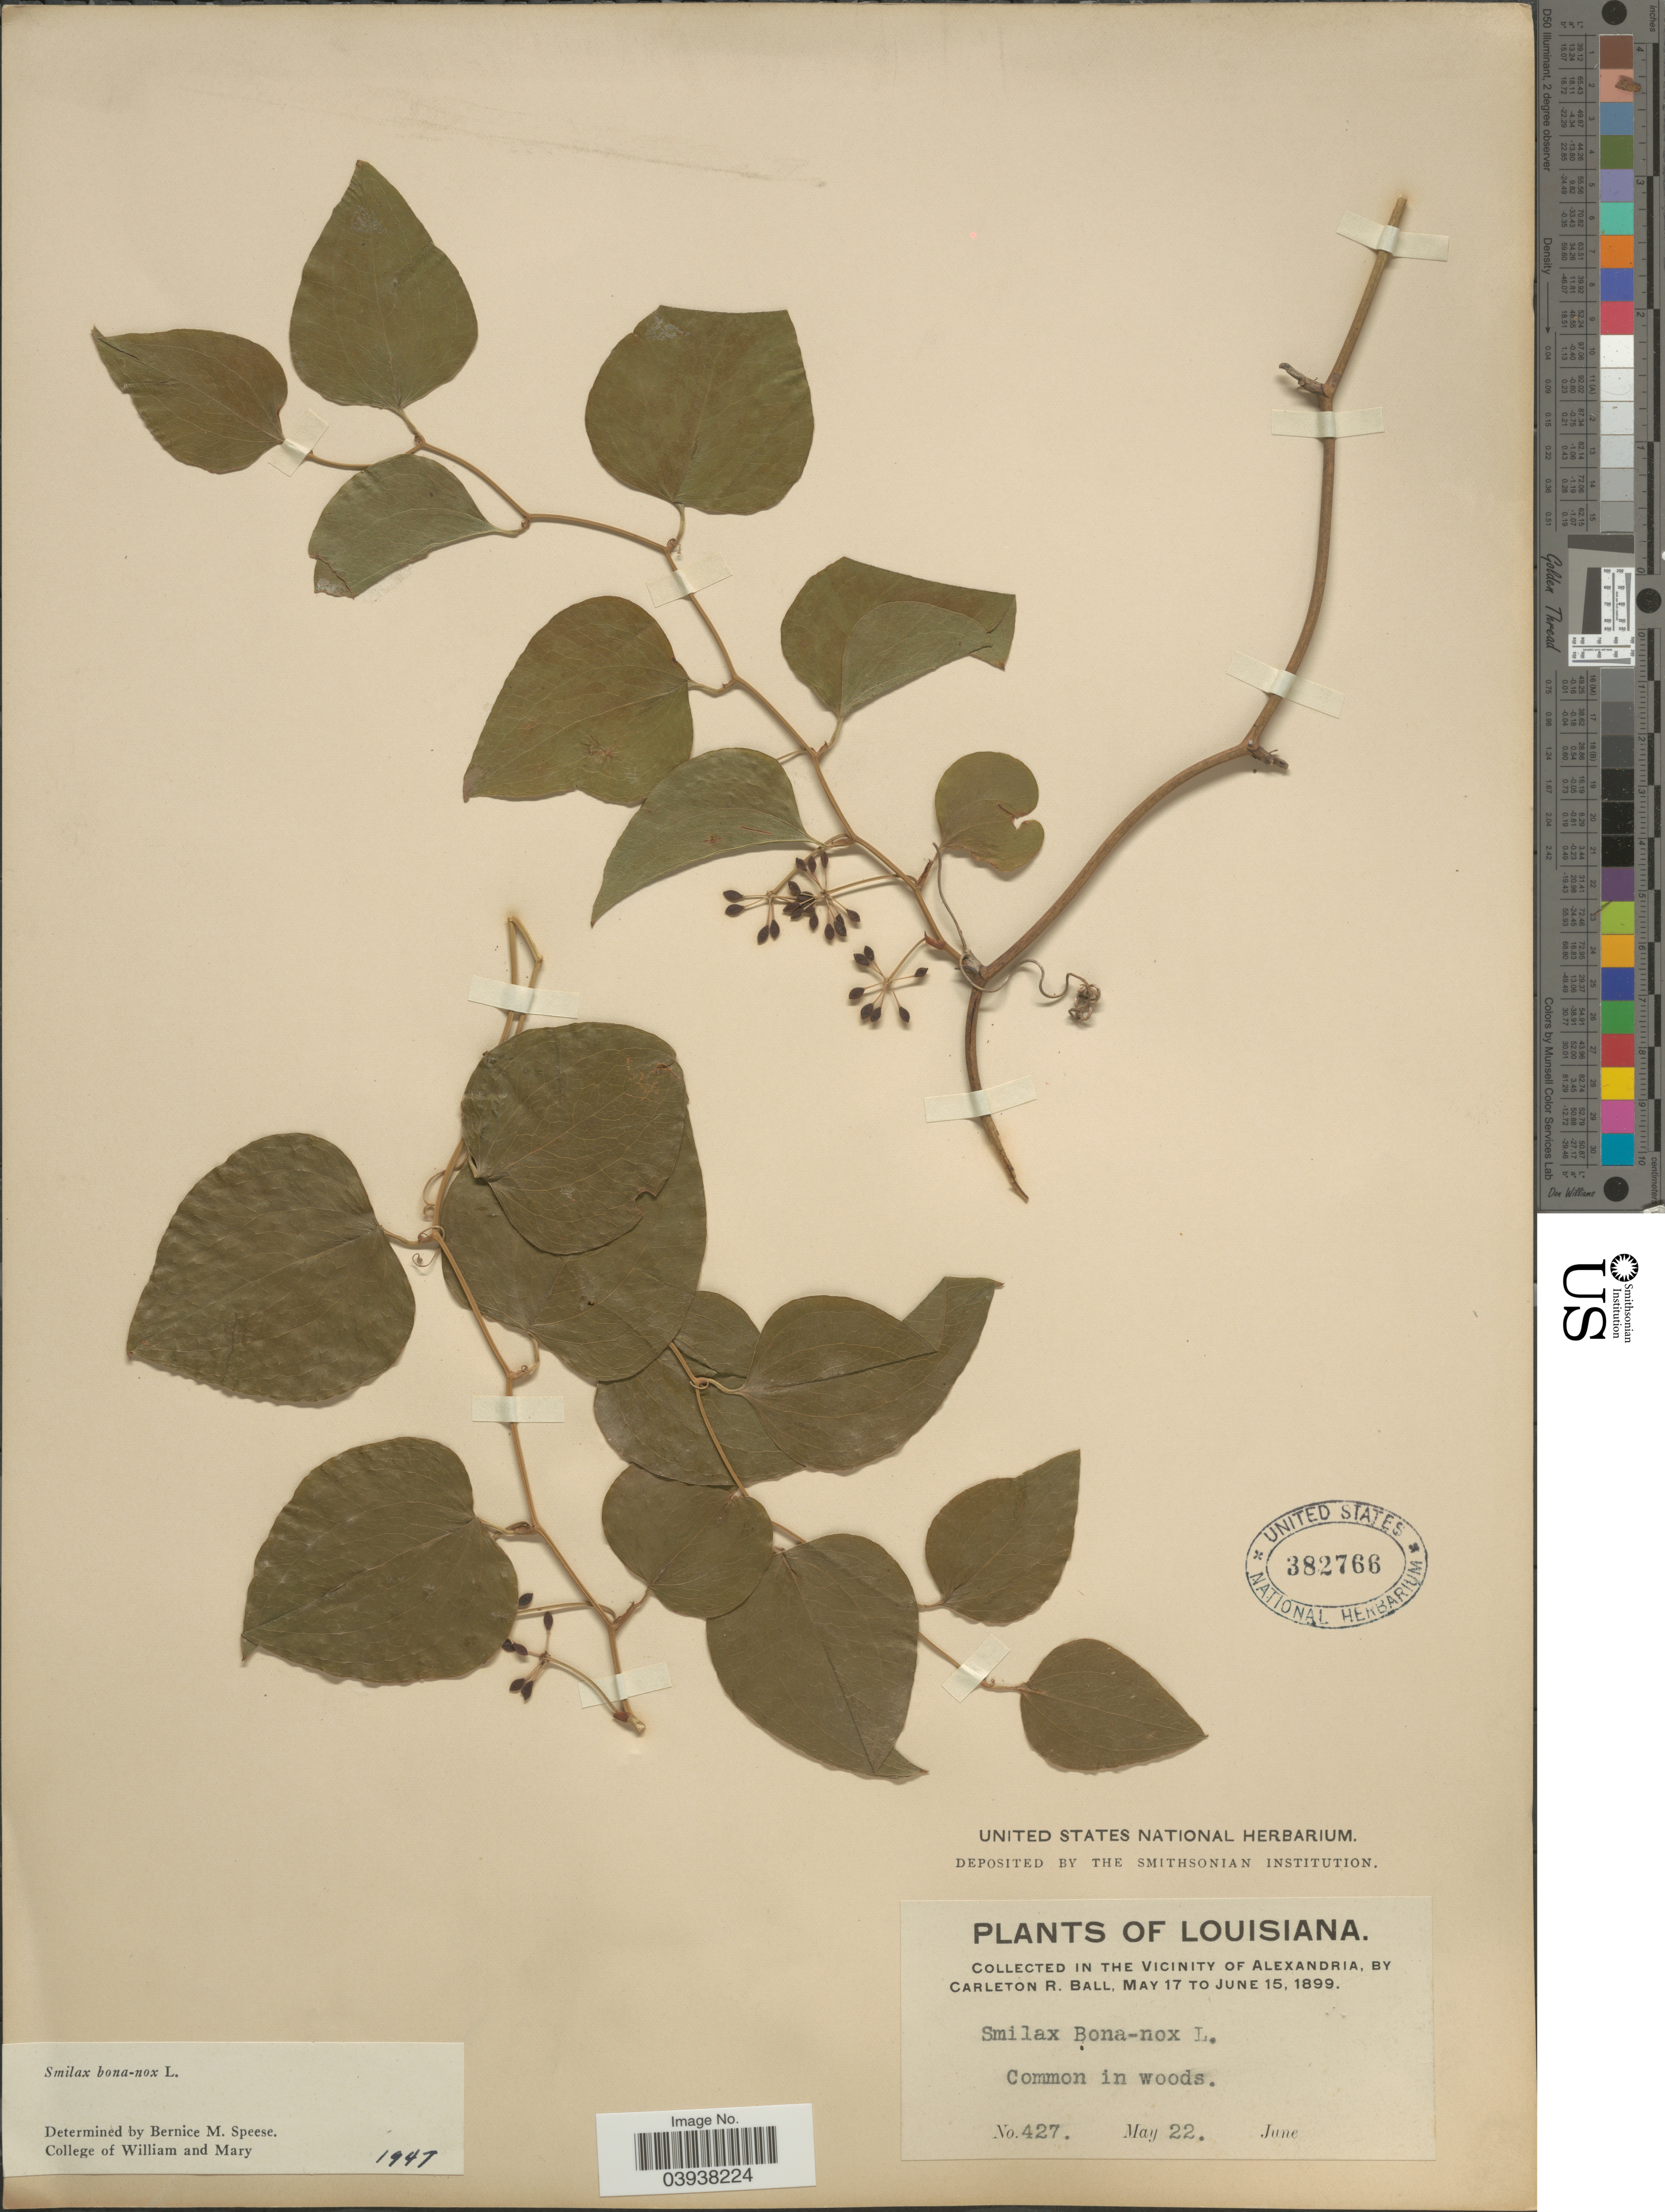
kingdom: Plantae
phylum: Tracheophyta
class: Liliopsida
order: Liliales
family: Smilacaceae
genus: Smilax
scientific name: Smilax bona-nox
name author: L.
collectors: C. R. Ball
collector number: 427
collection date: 1899-05-22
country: United States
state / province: Louisiana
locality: In the Vicinity of Alexandria.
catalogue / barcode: US 382766